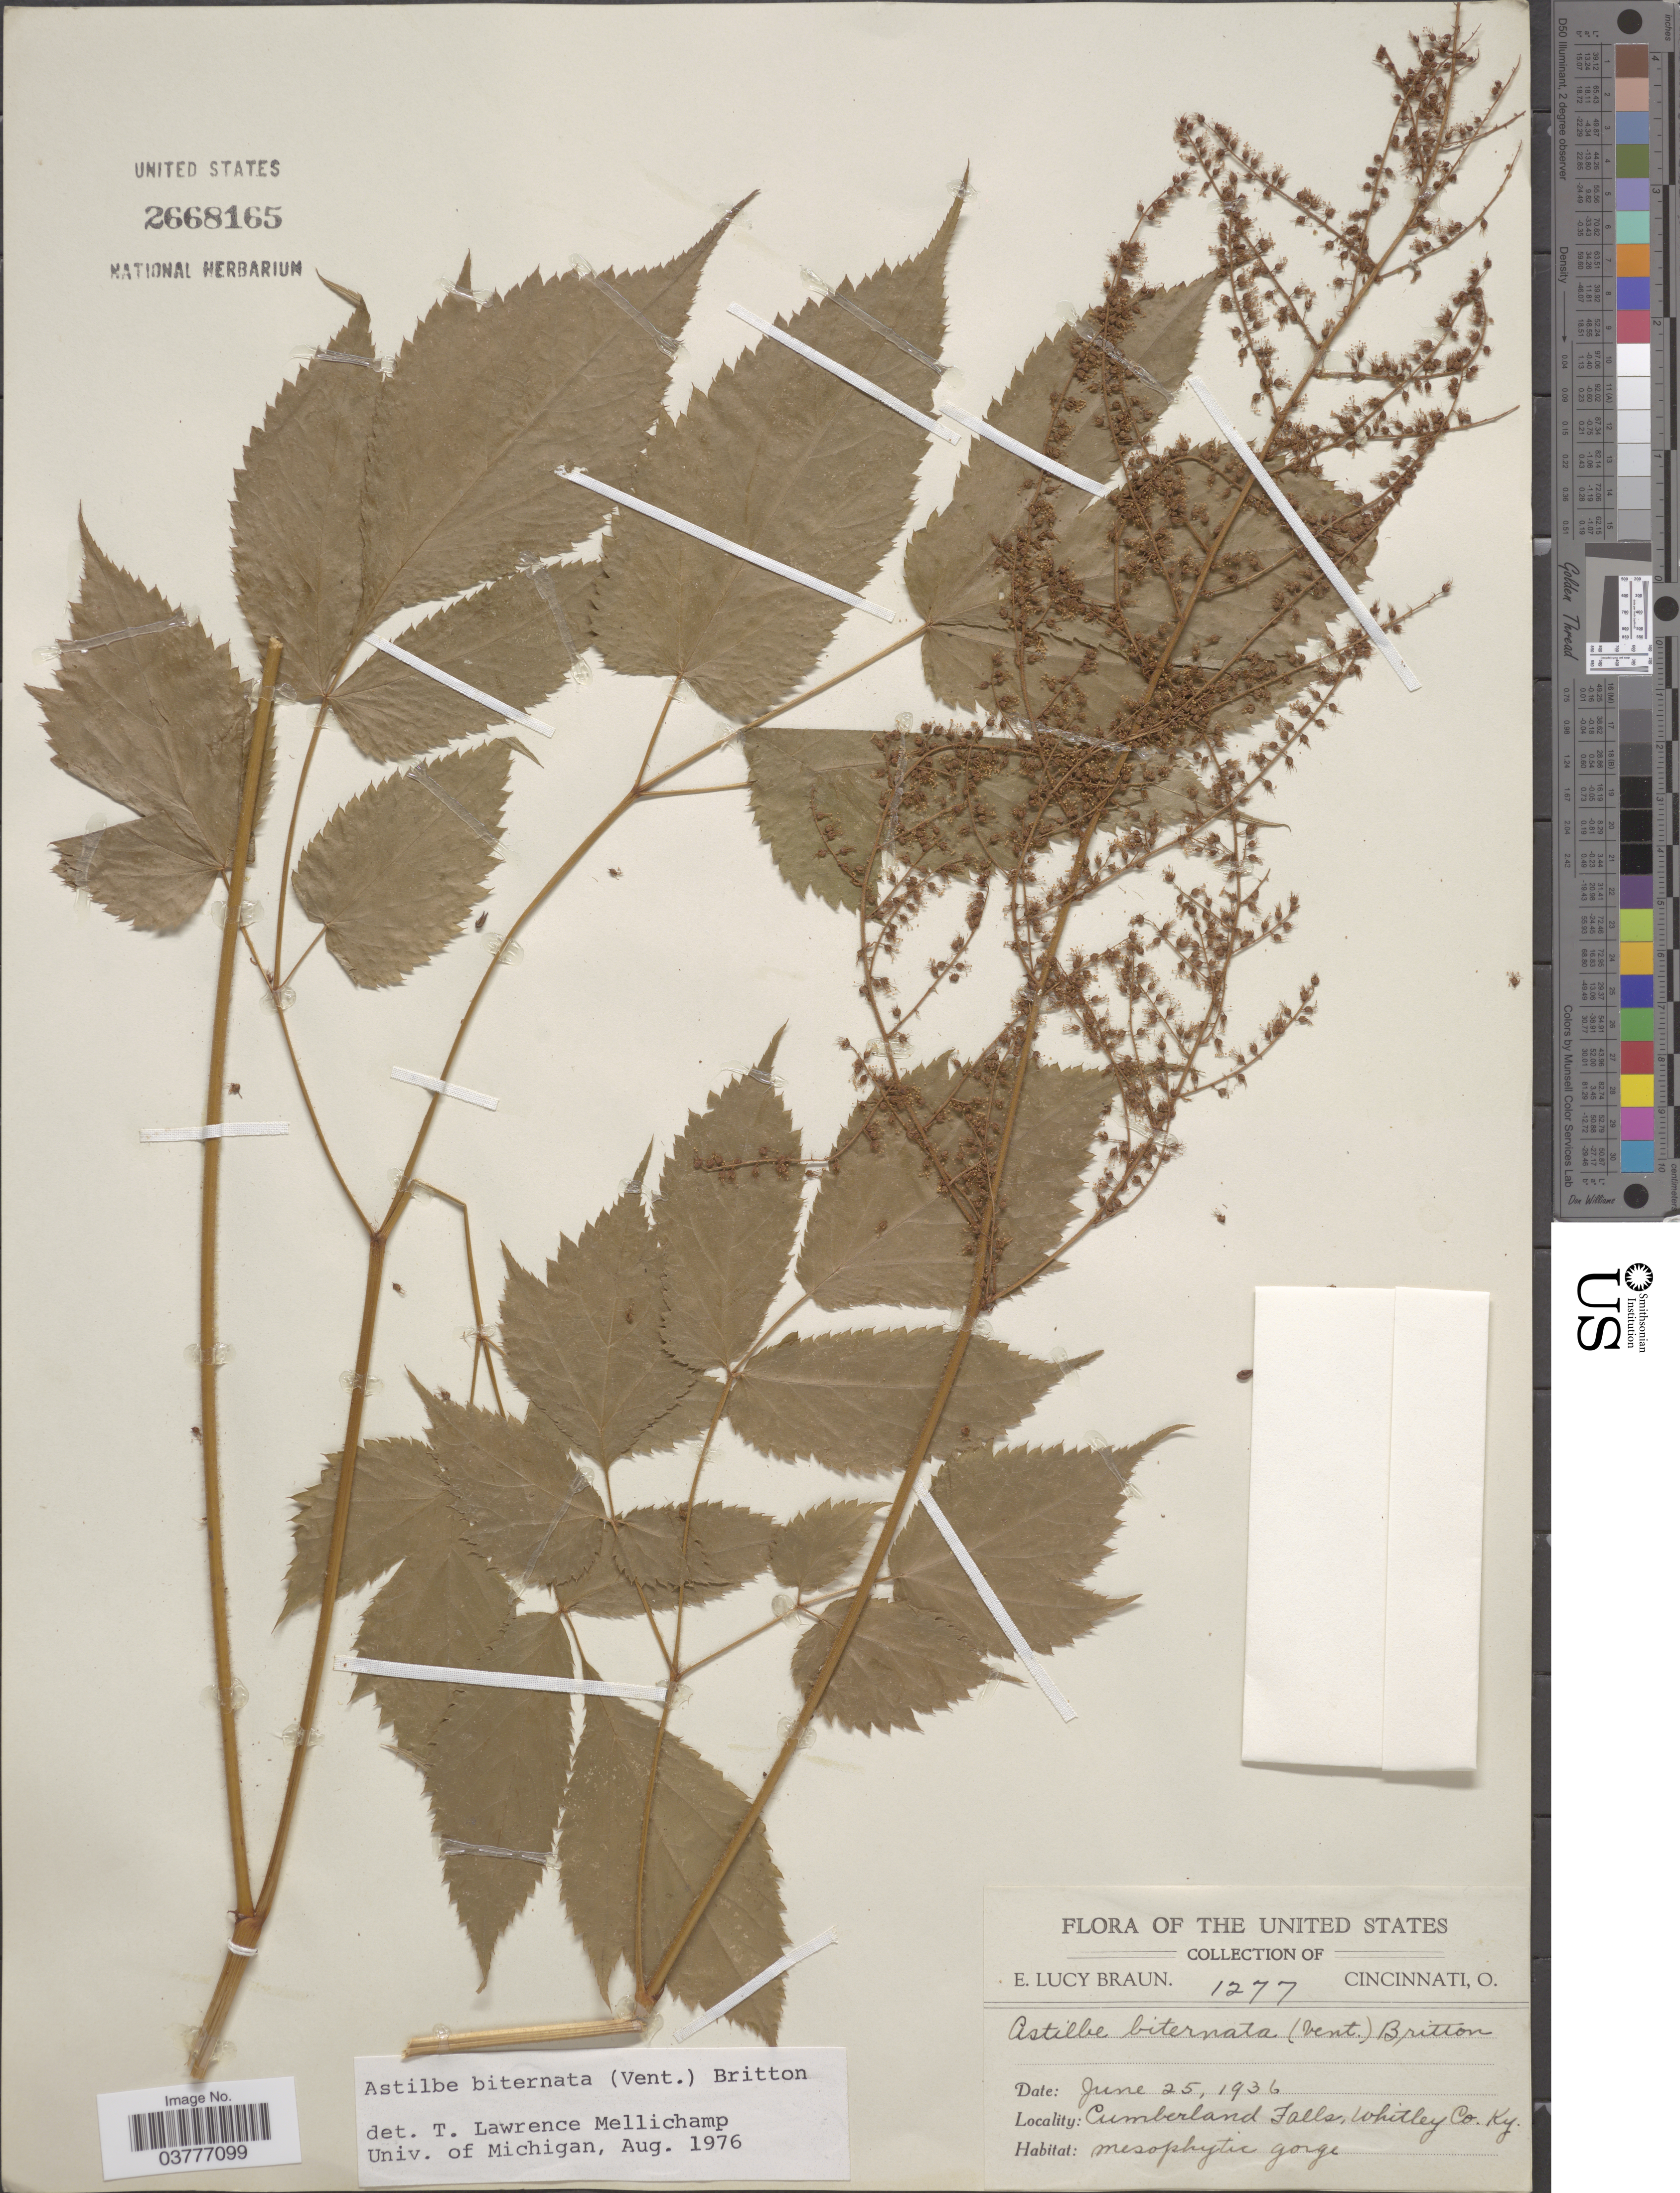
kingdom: Plantae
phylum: Tracheophyta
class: Magnoliopsida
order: Saxifragales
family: Saxifragaceae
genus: Astilbe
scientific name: Astilbe biternata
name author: (Vent.) Britton ex Kearney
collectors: E. L. Braun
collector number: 1277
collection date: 1936-06-25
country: United States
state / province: Kentucky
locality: Cumberland Falls, Whitley Co.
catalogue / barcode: US 2668165